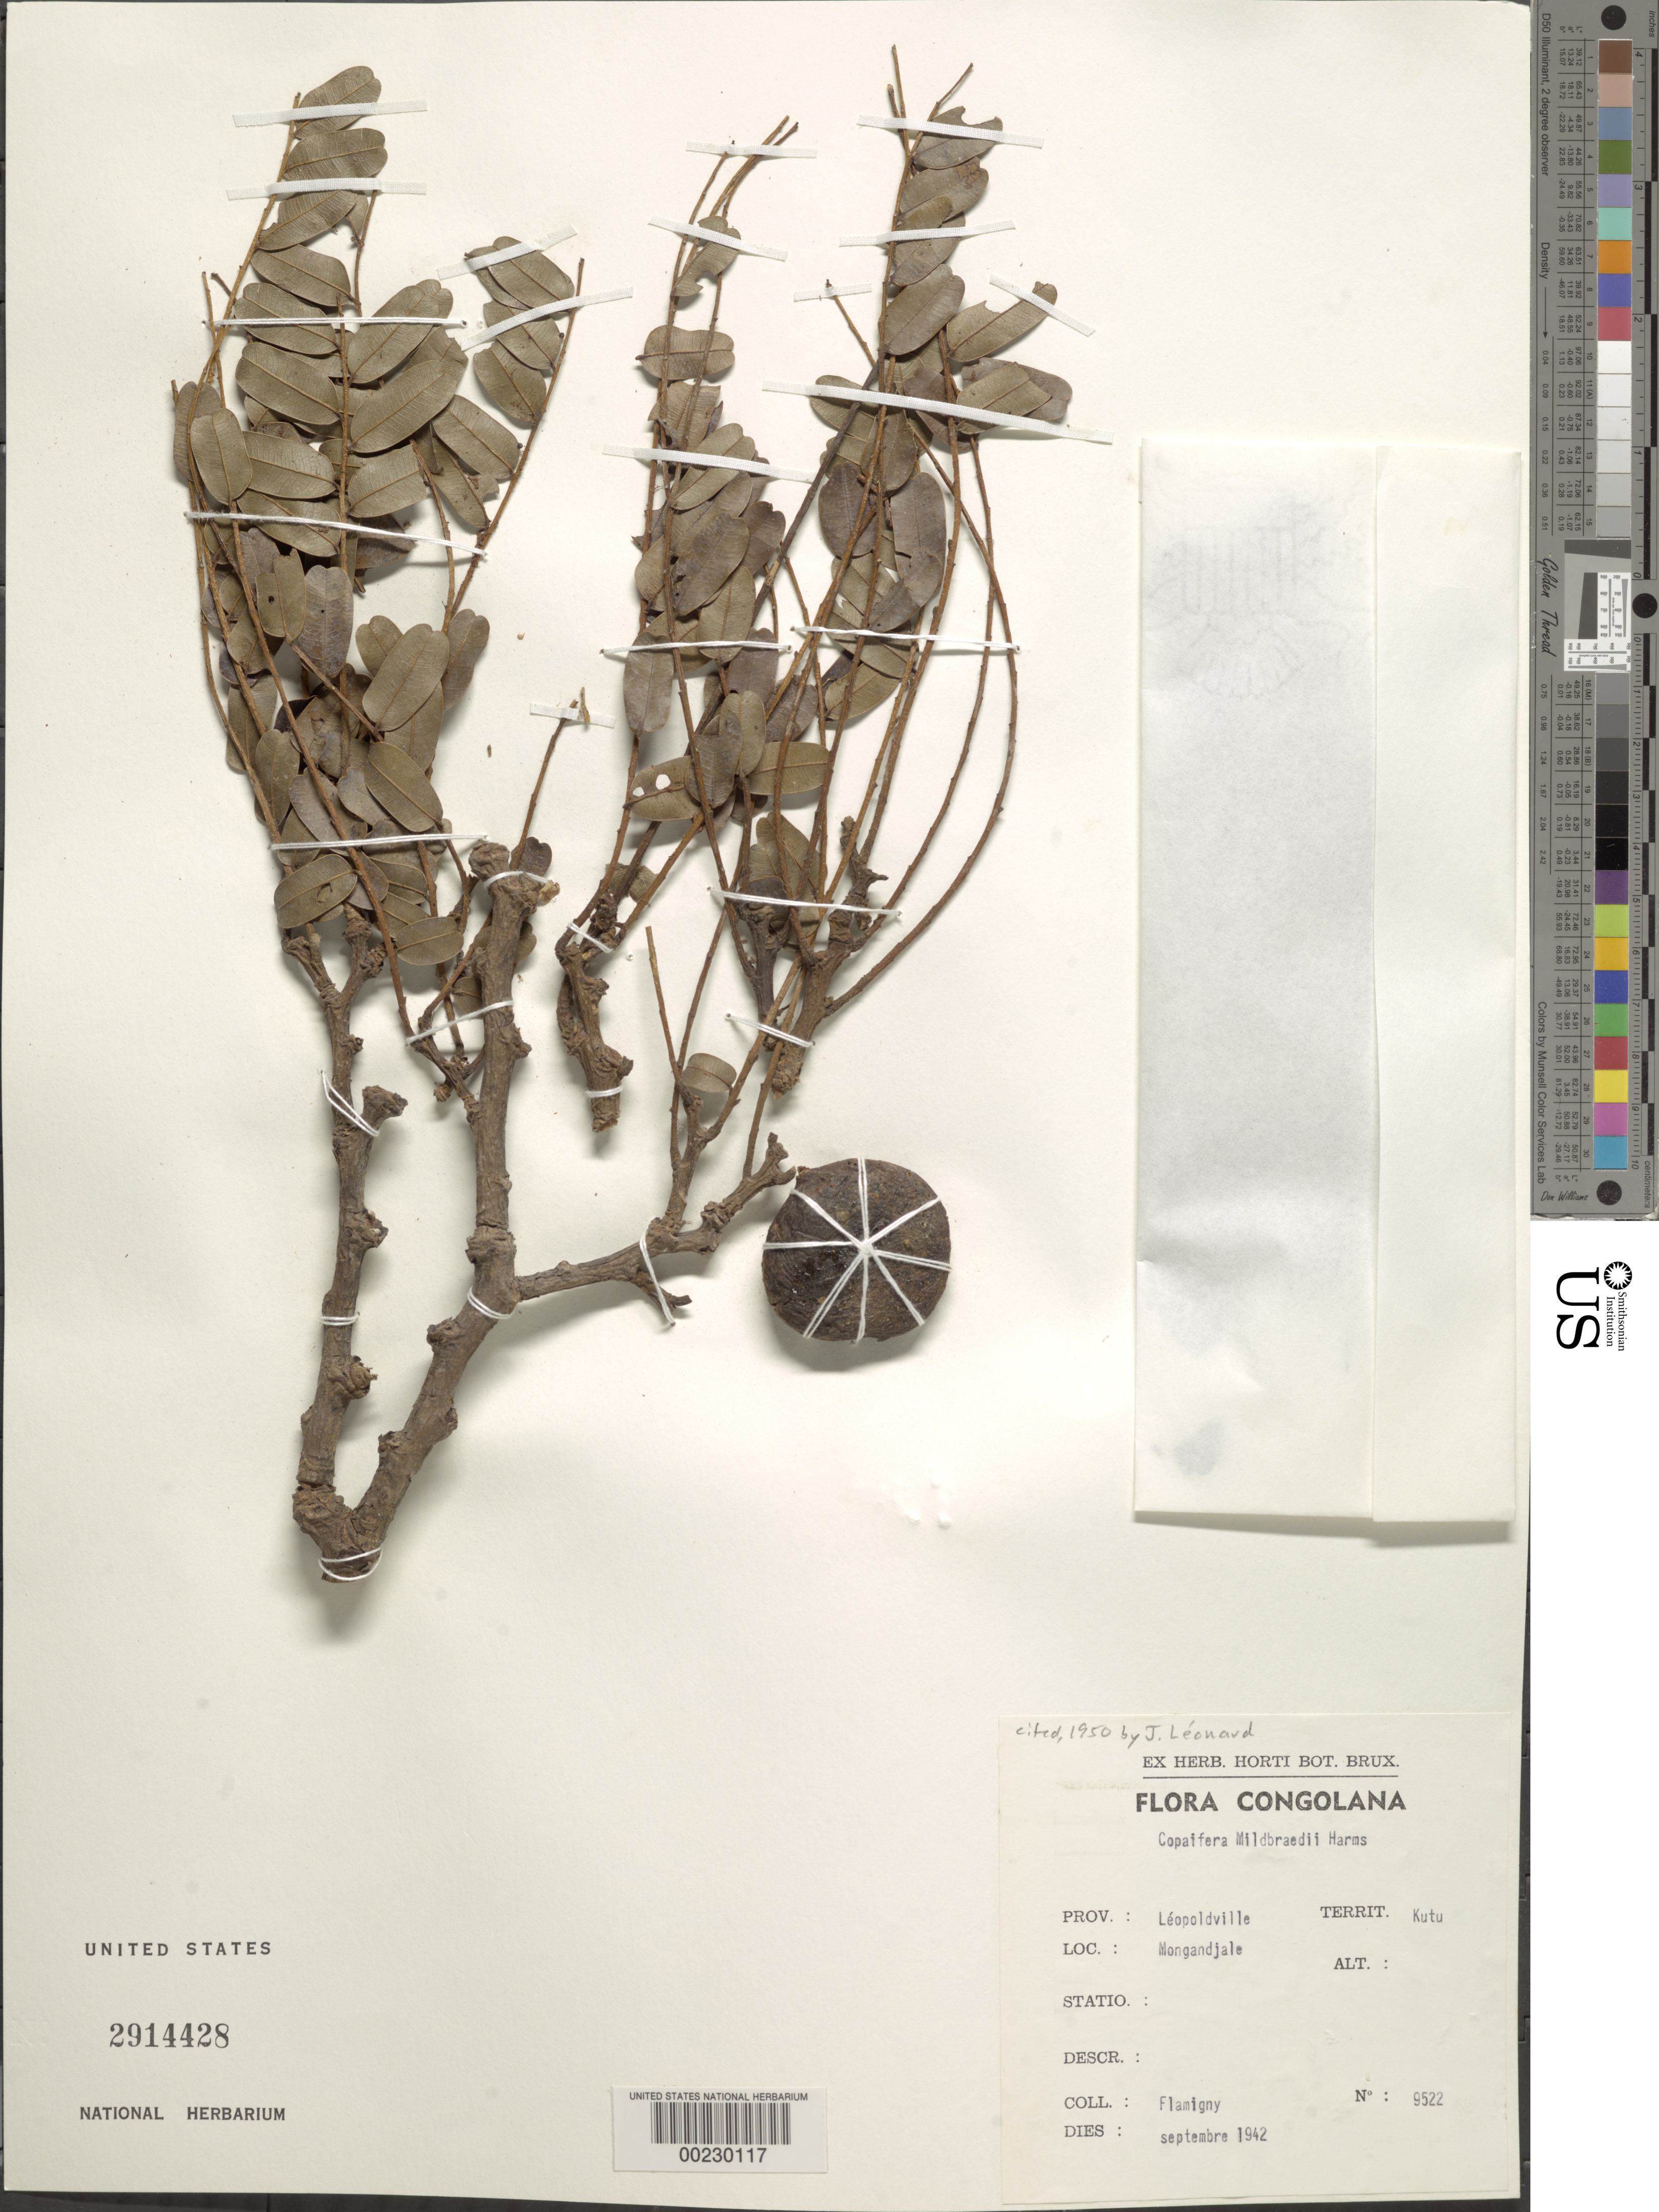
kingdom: Plantae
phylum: Tracheophyta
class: Magnoliopsida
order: Fabales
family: Fabaceae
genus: Copaifera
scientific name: Copaifera mildbraedii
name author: Harms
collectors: A. Flamigni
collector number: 9522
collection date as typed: Sep 1942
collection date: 1942-09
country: Congo, Democratic Republic of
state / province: Kinshasa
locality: Mongandjale; leopoldville; kutu terr.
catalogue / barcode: US 2914428